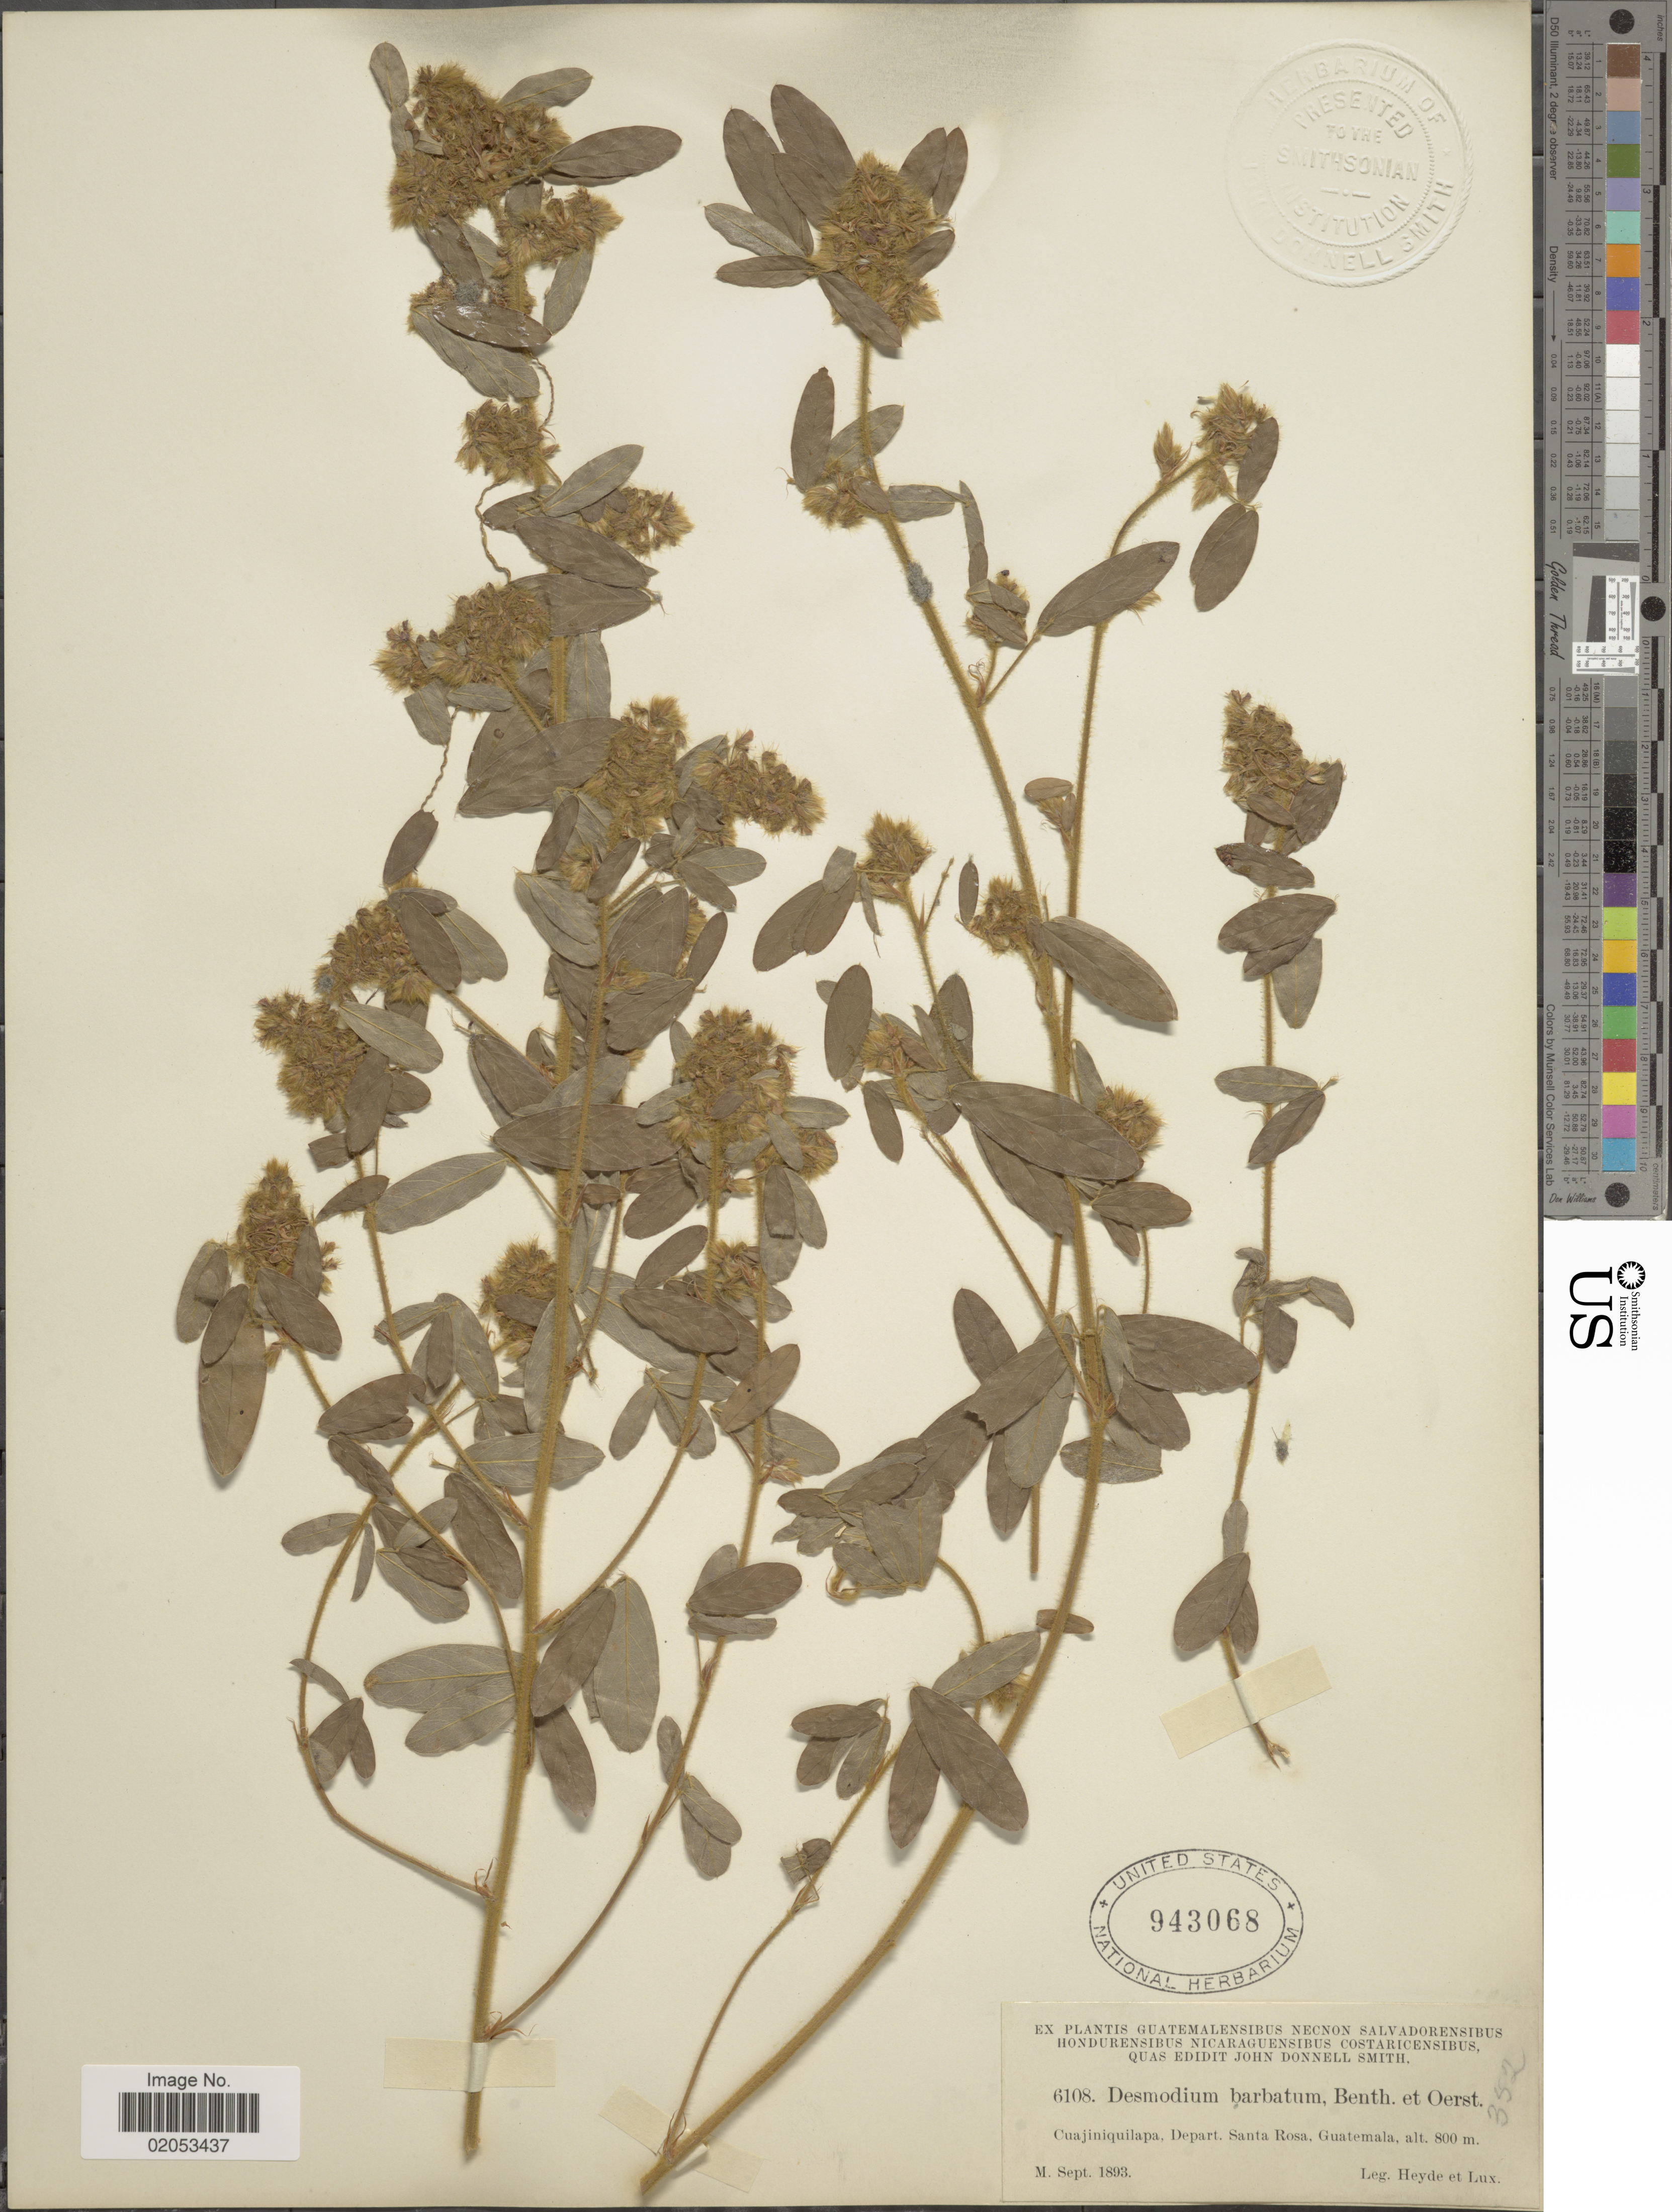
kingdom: Plantae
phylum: Tracheophyta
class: Magnoliopsida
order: Fabales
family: Fabaceae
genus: Grona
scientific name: Grona barbata var. barbata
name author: (L.) H. Ohashi & K. Ohashi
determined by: Strong, Mark T., (BOT), Smithsonian Institution - National Museum of Natural History (UNITED STATES)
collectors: Heyde & Lux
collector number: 6108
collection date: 1893-09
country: Guatemala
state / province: Santa Rosa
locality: Cuajiniquilapa, Depart Santa Rosa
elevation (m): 800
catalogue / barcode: US 943068